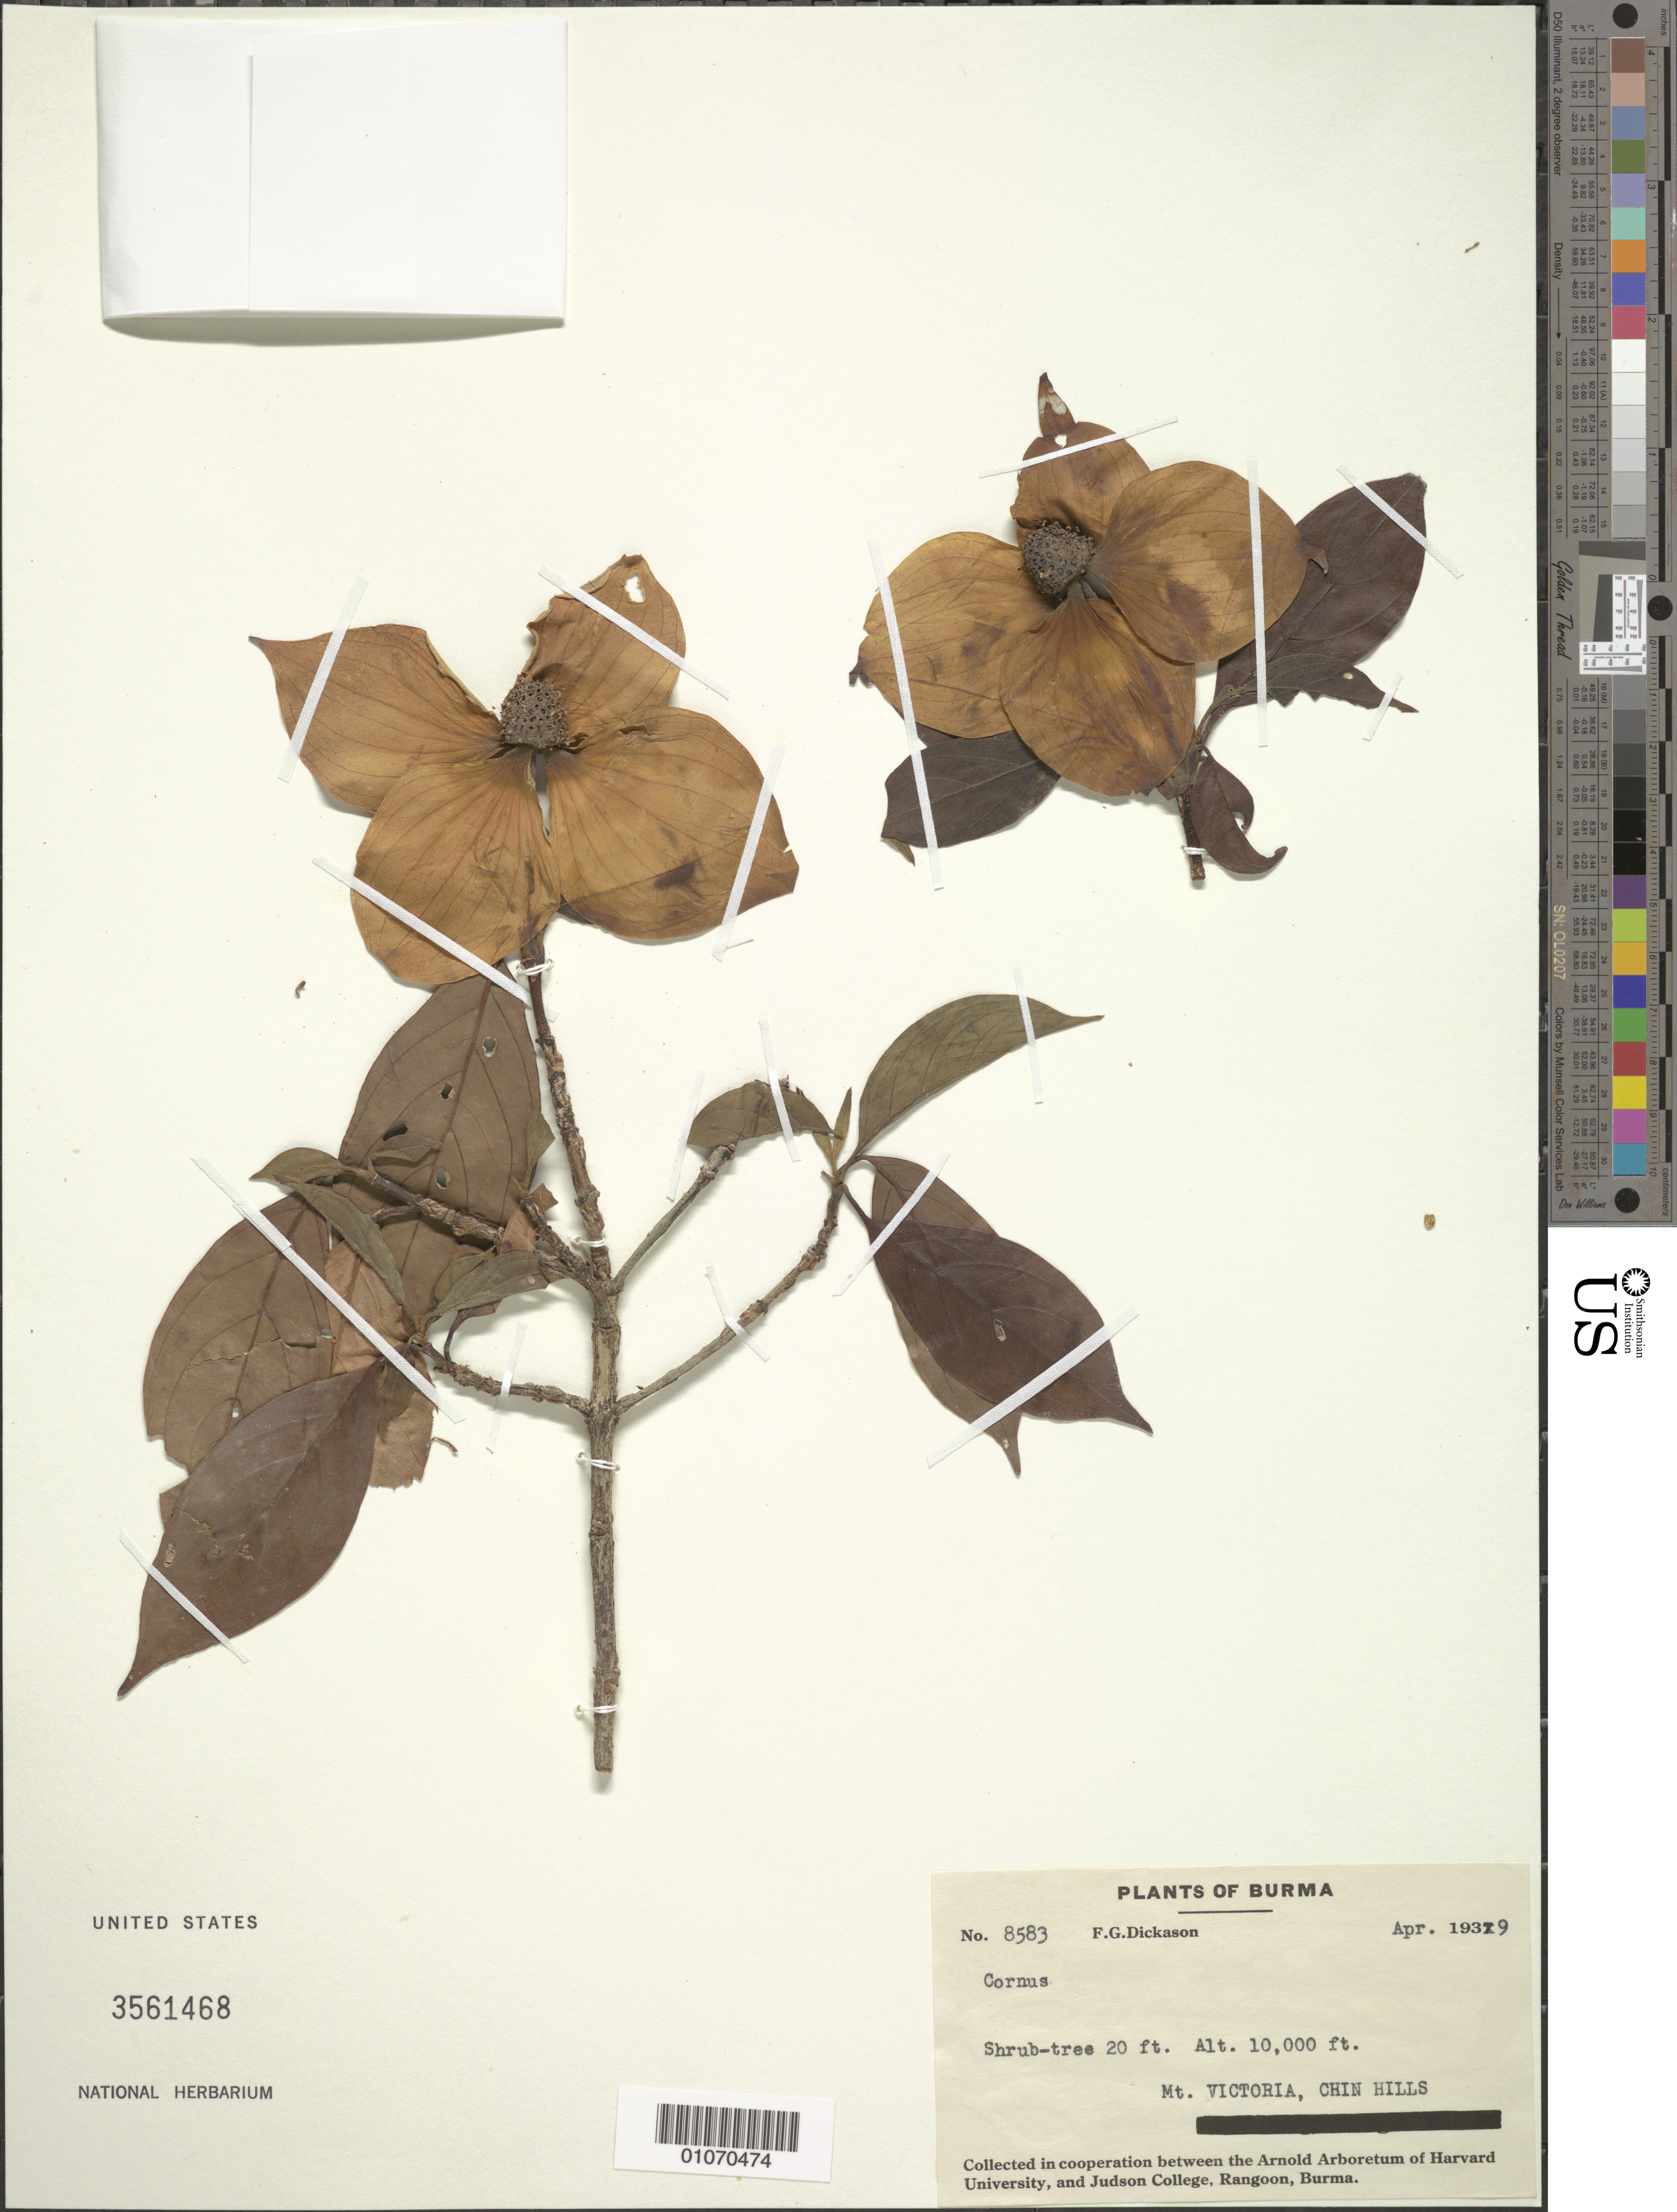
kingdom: Plantae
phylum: Tracheophyta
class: Magnoliopsida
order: Cornales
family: Cornaceae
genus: Cornus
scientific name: Cornus sp.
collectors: F. Dickason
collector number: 8583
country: Myanmar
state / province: Chin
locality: Mt. Victoria, Chin Hills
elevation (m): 3048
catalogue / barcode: US 3561468